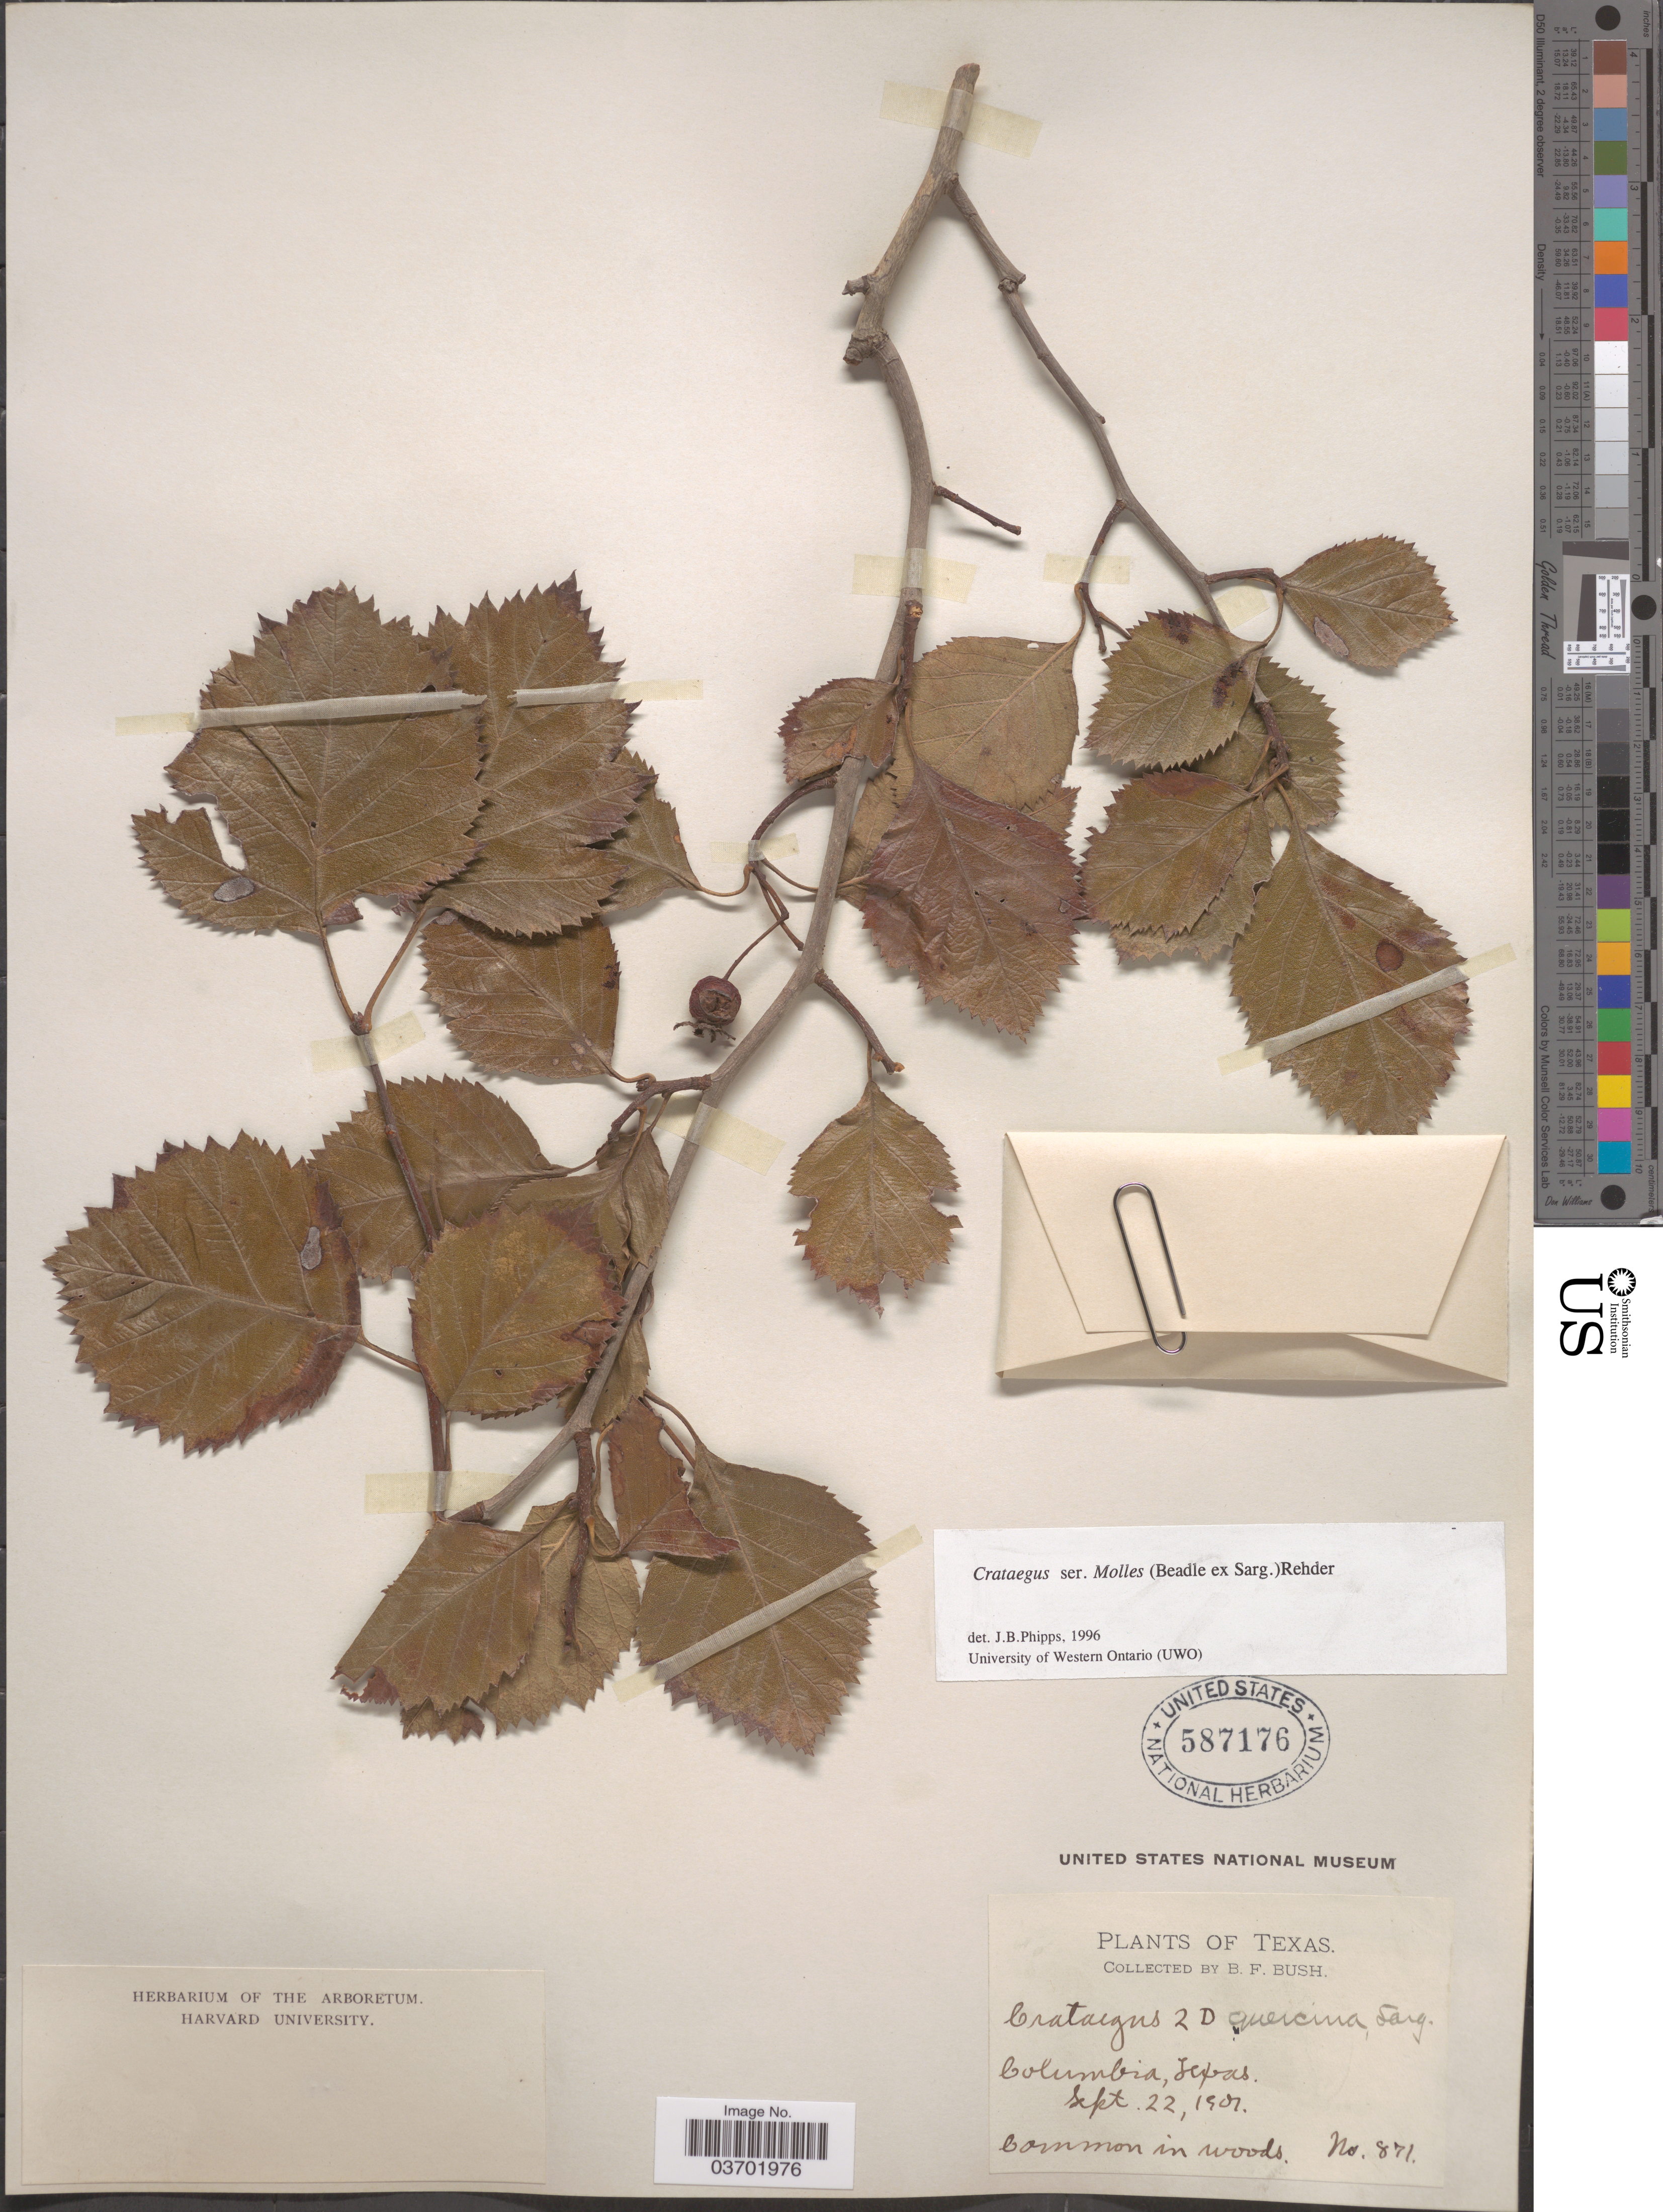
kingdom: Plantae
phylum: Tracheophyta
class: Magnoliopsida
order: Rosales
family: Rosaceae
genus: Crataegus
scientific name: Crataegus texana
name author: Buckley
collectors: B. F. Bush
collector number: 871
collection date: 1901-09-22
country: United States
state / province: Texas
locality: Columbia.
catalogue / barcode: US 587176